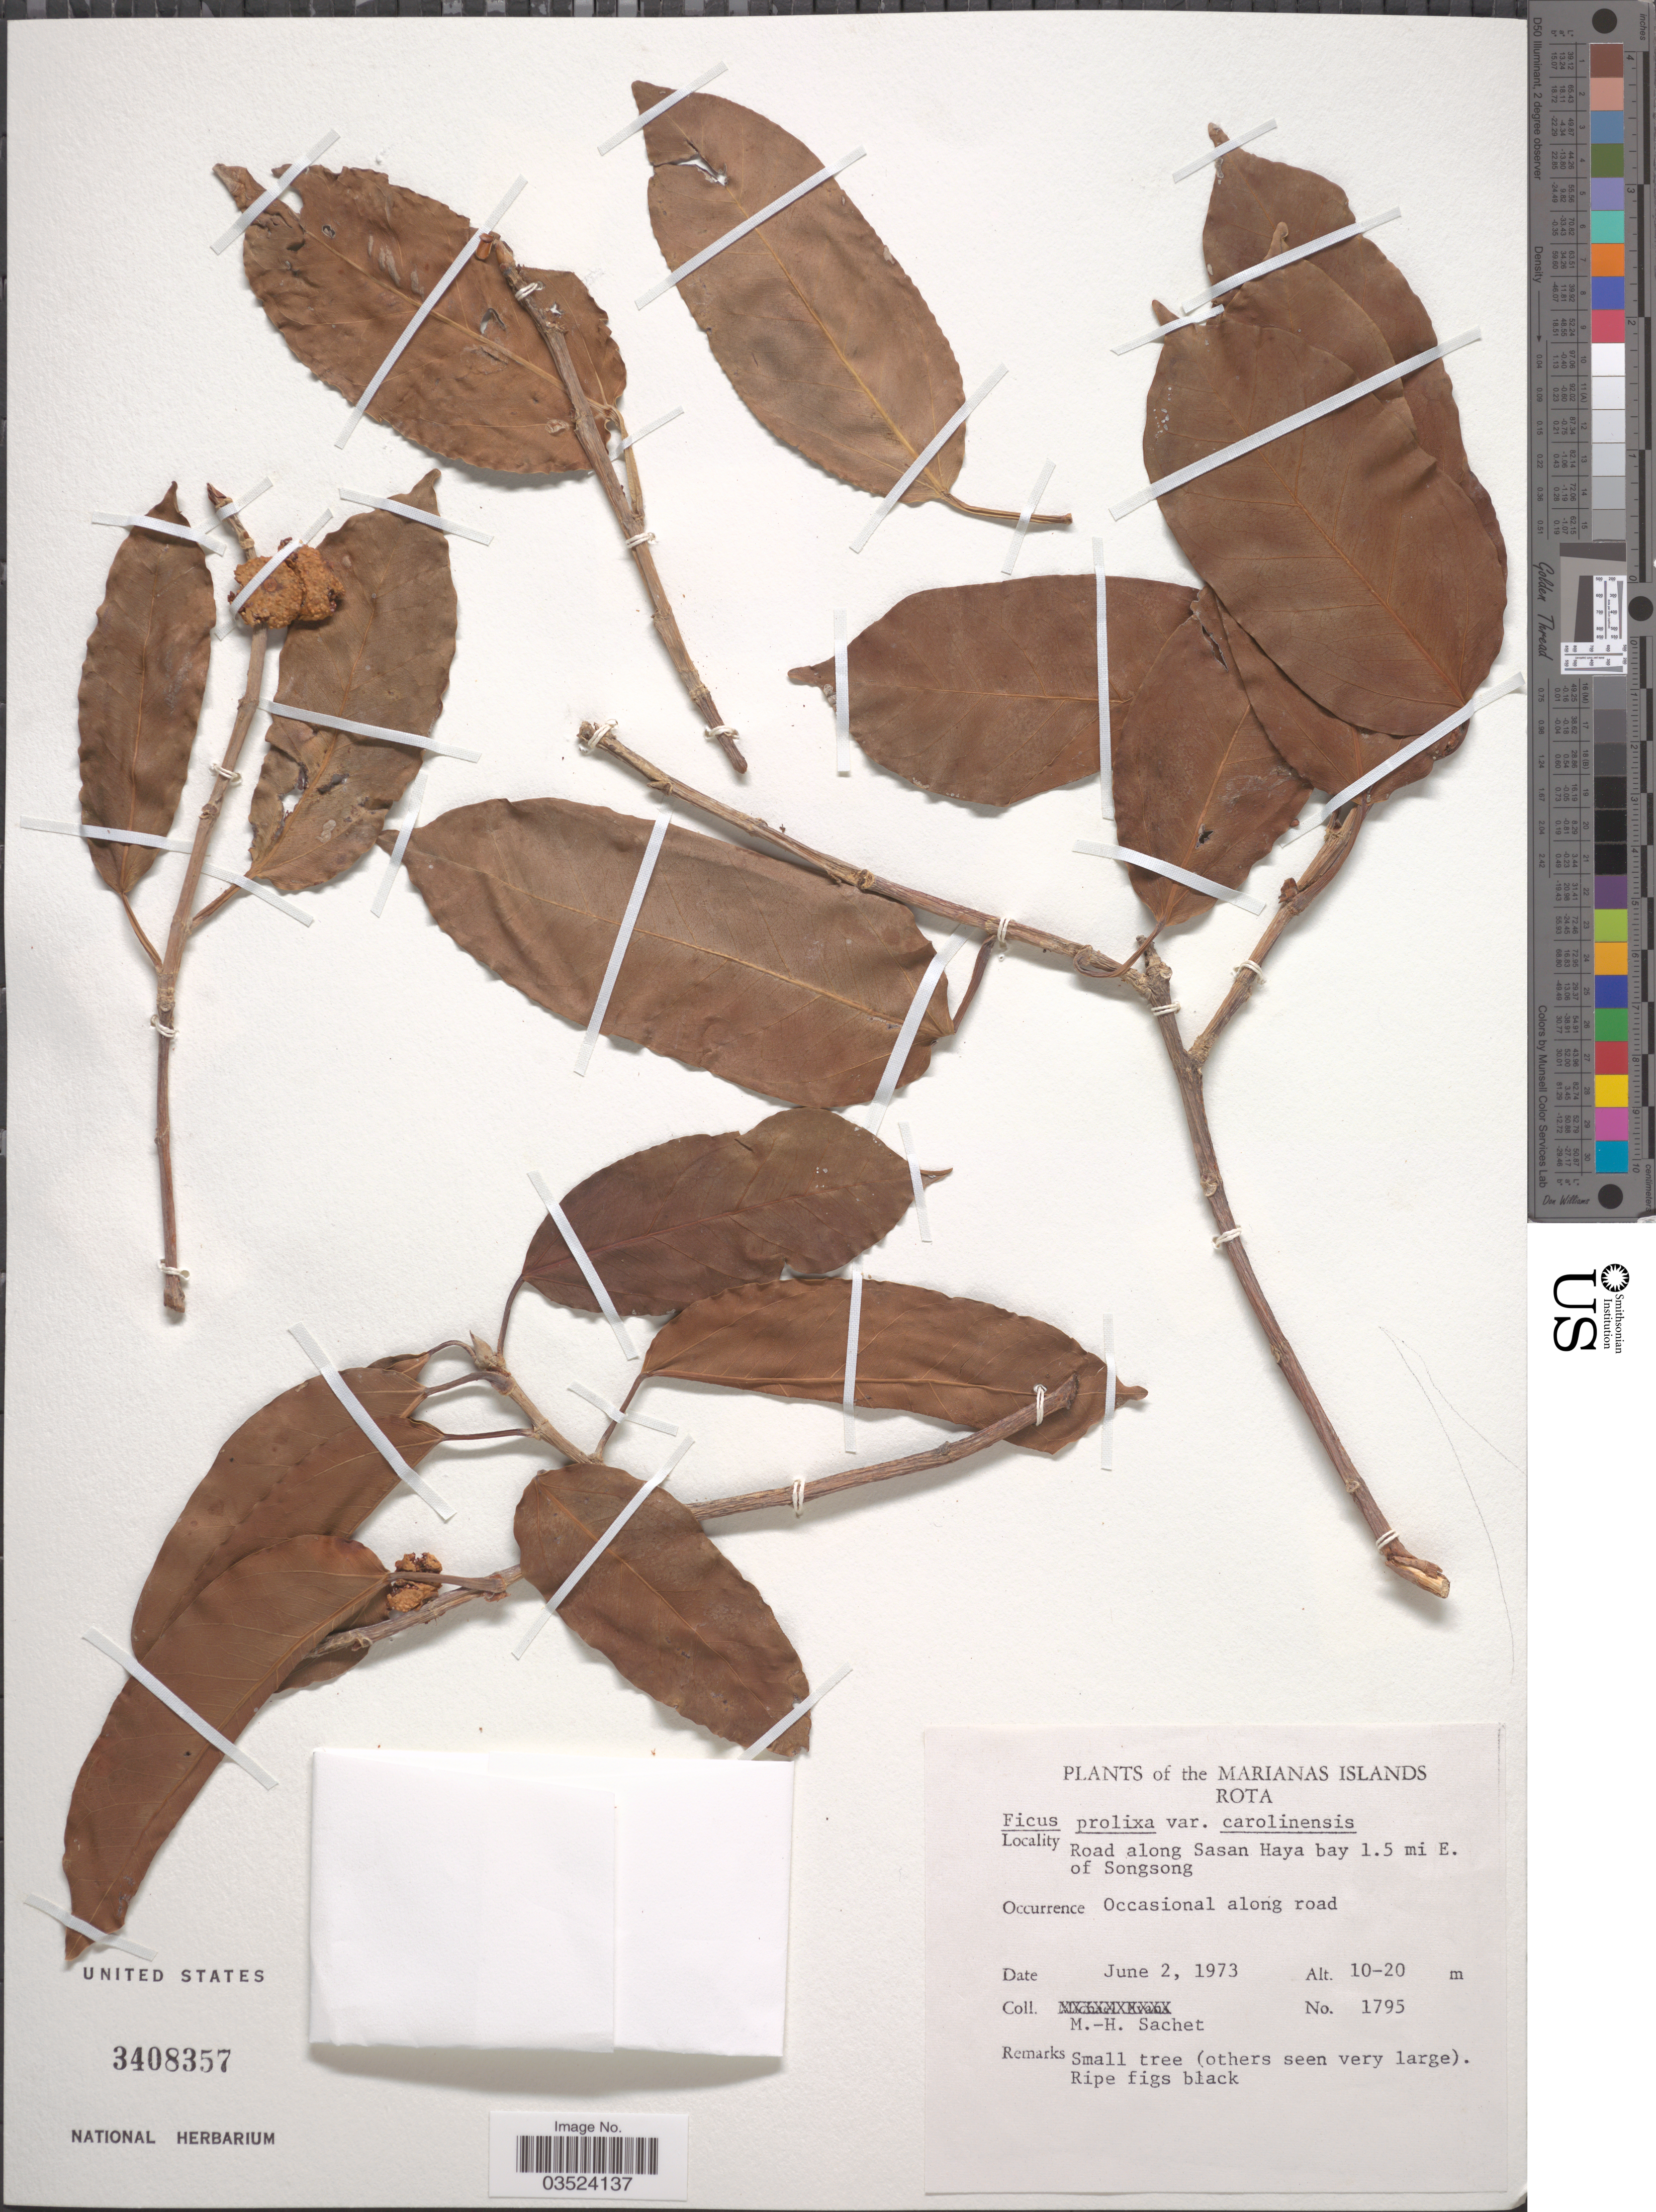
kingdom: Plantae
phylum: Tracheophyta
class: Magnoliopsida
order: Rosales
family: Moraceae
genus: Ficus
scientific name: Ficus prolixa var. carolinensis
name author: (Warb.) Fosberg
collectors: M.-H. Sachet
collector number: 1795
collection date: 1973-06-02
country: Northern Mariana Islands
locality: The Marianas Islands. Rota. Road along Sasan Haya bay 1.5 mi E. of Songsong.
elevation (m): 10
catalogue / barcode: US 3408357